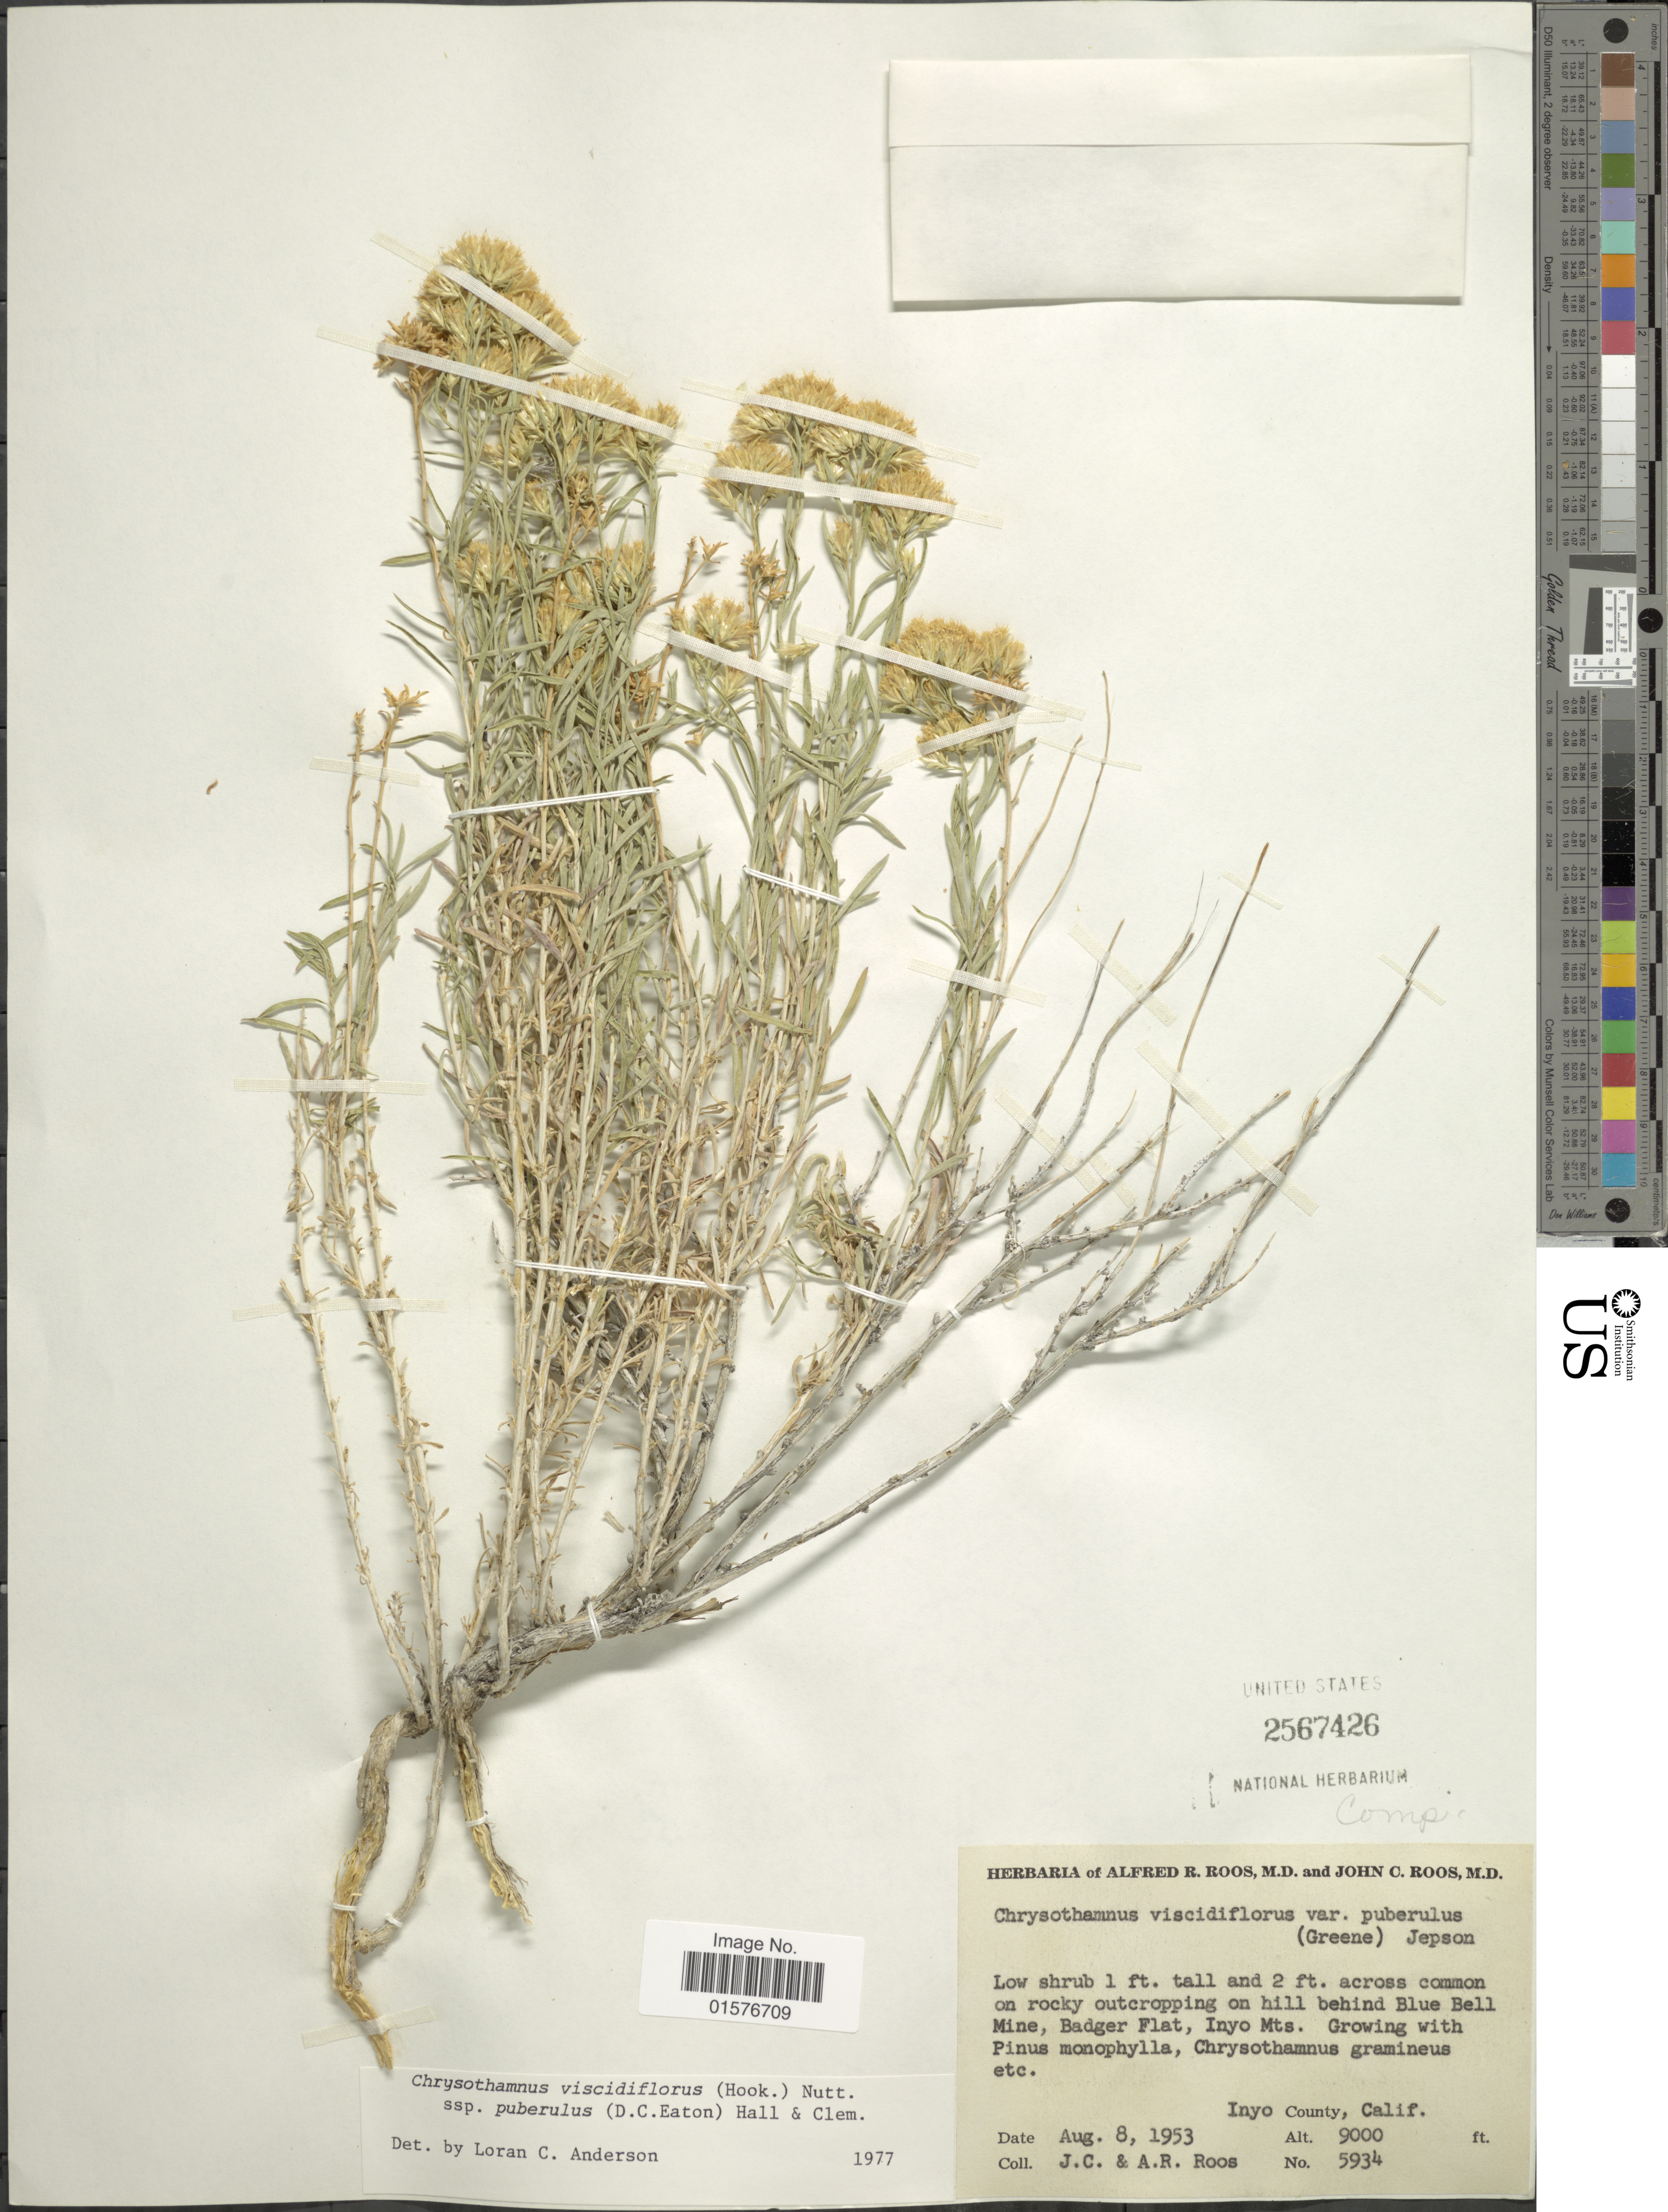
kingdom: Plantae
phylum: Tracheophyta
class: Magnoliopsida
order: Asterales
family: Asteraceae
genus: Chrysothamnus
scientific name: Chrysothamnus viscidiflorus subsp. puberulus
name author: (D.C. Eaton) H.M. Hall & Clem.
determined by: Urbatsch, Lowell E., Curator (LSU), Louisiana State University (UNITED STATES)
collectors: J. C. Roos & A. R. Roos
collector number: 5934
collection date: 1953-08-08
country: United States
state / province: California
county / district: Inyo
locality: Across common on rocky outcropping on hill behind Blue Bell Mine, Badger Flat, Inyo Mts., Inyo County, Calif.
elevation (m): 2743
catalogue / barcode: US 2567426